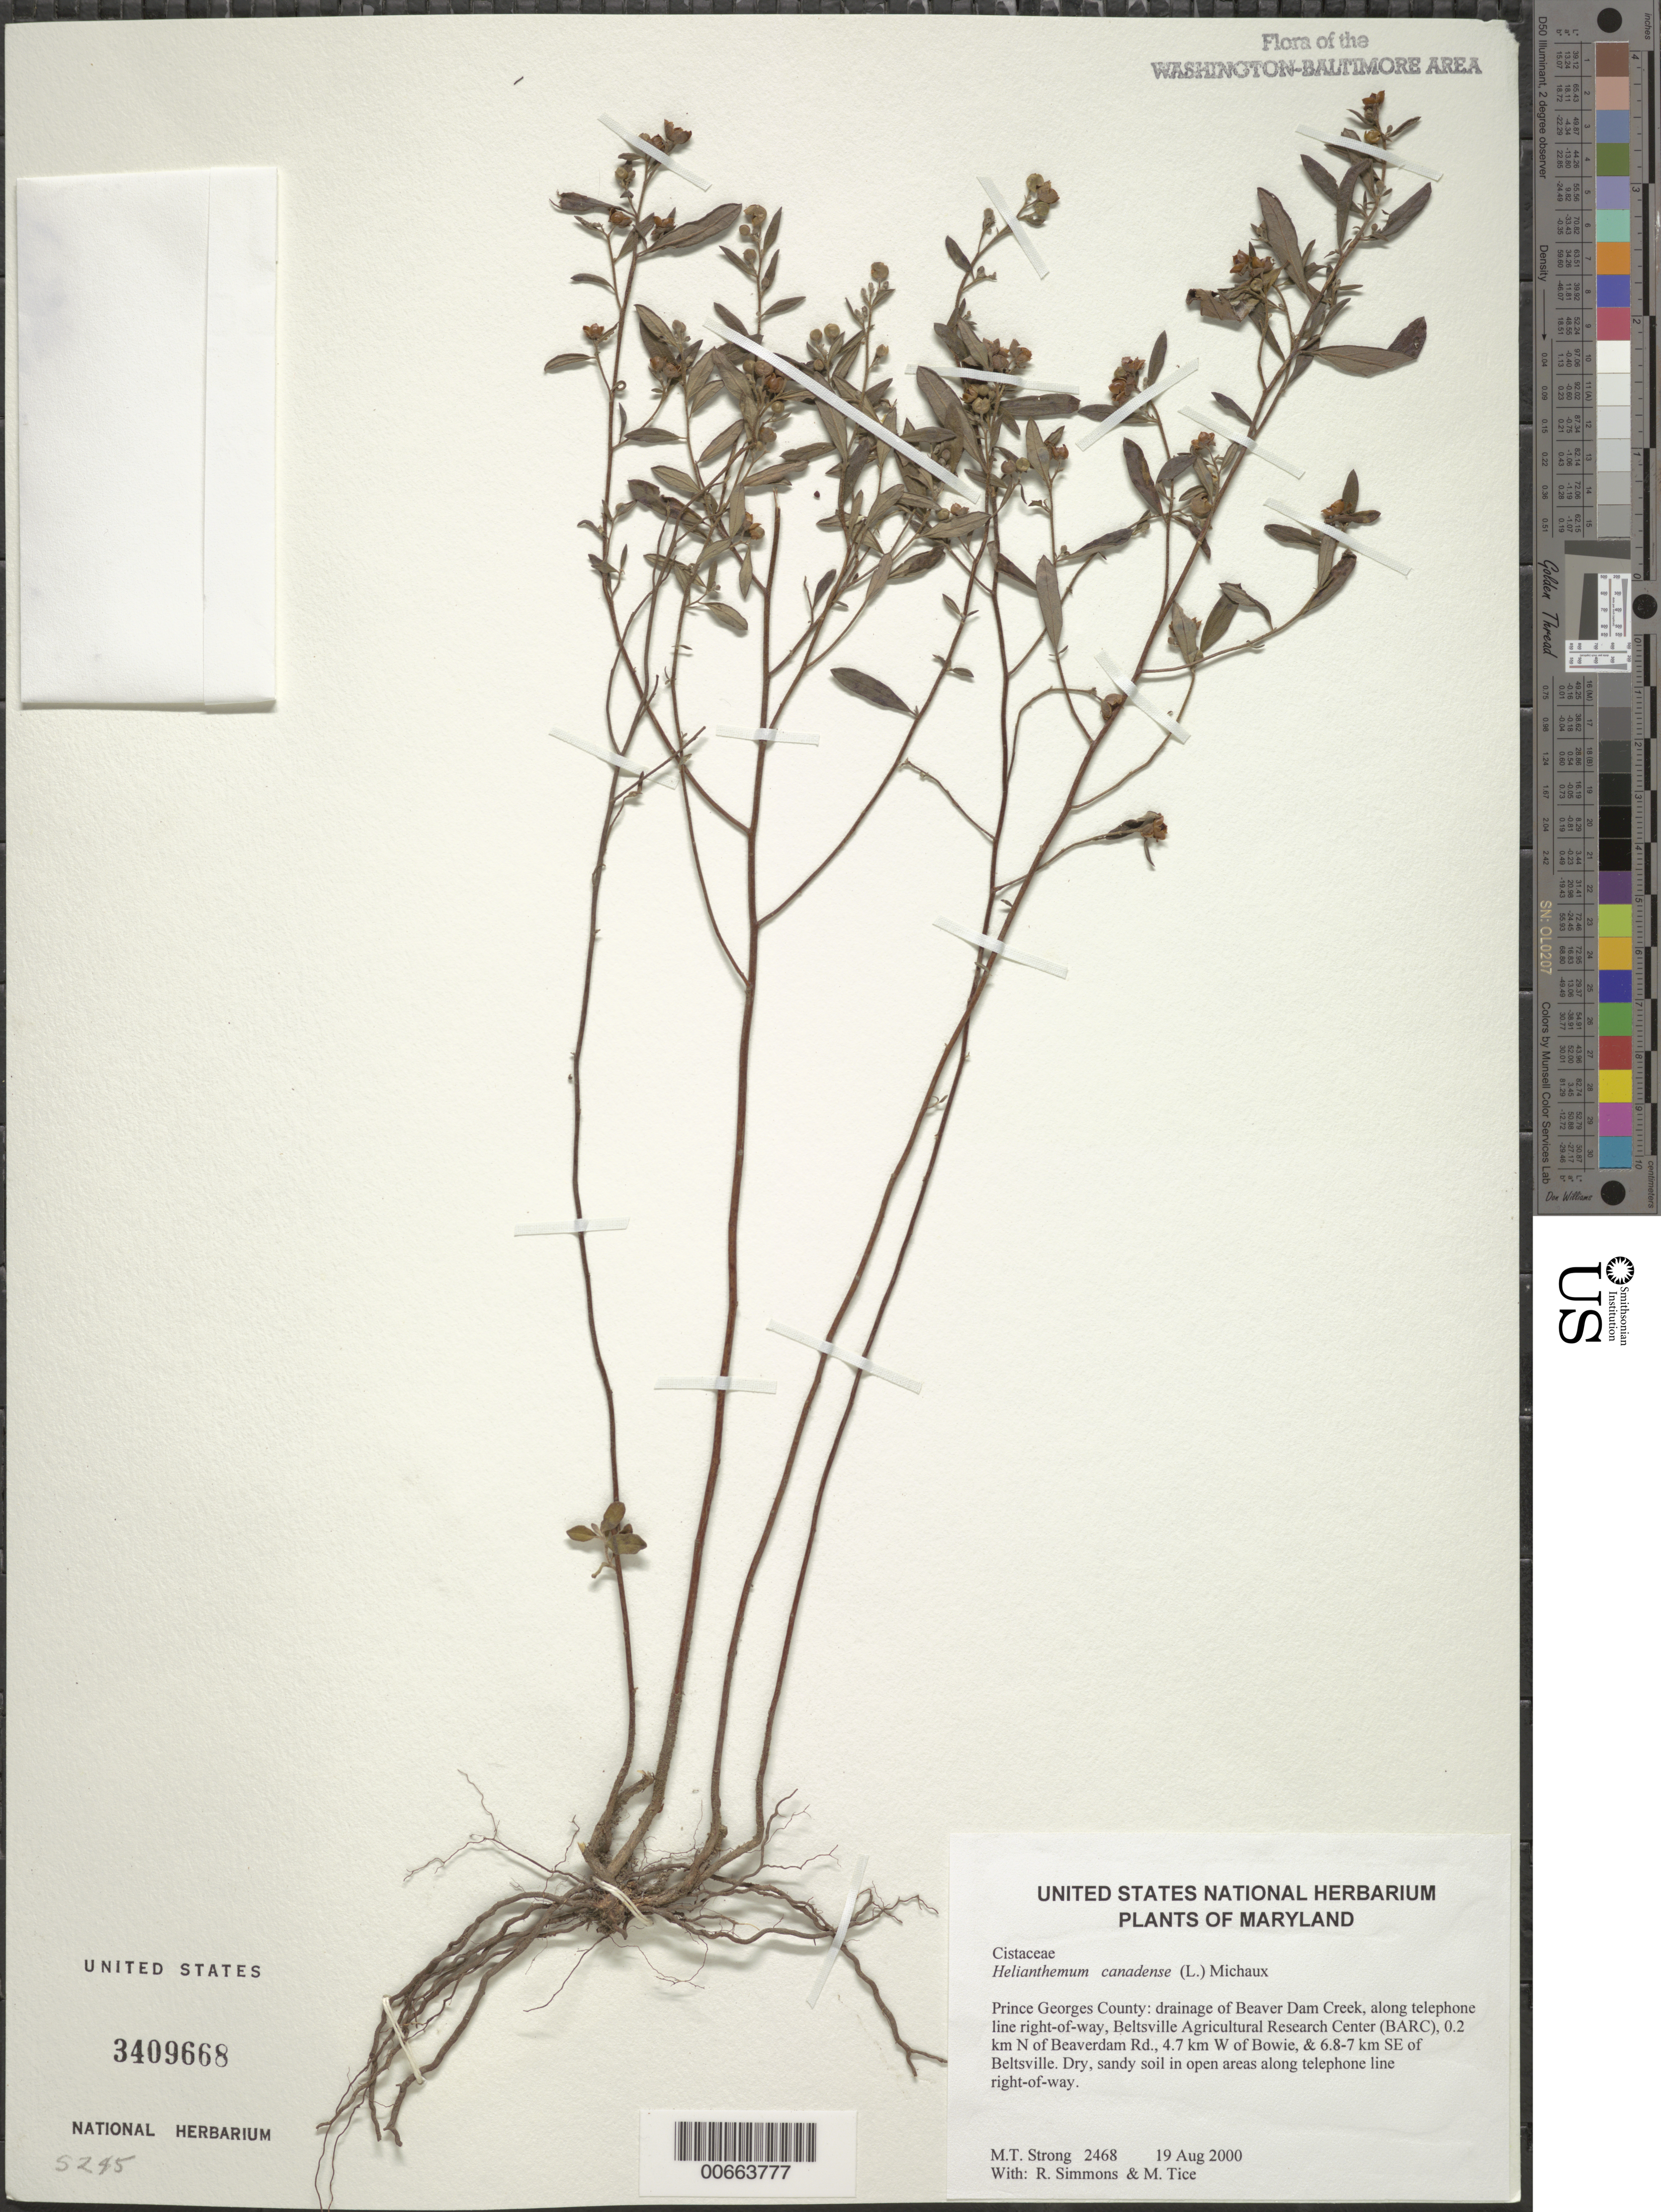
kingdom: Plantae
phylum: Tracheophyta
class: Magnoliopsida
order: Malvales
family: Cistaceae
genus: Crocanthemum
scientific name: Crocanthemum canadense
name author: (L.) Britton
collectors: M. T. Strong, R. Simmons & M. Tice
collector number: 2468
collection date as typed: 19 Aug 2000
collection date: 2000-08-19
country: United States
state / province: Maryland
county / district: Prince George's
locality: Drainage of Beaver Dam Creek, along telephone line right-of-way, Beltsville Agricultural Research Center (BARC), 0.2 km N of Beaverdam Rd., 4.7 km W of Bowie, & 6.8-7 km SE of Beltsville.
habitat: Dry, sandy soil in open areas along telephone line right-of-way.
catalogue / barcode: US 3409668